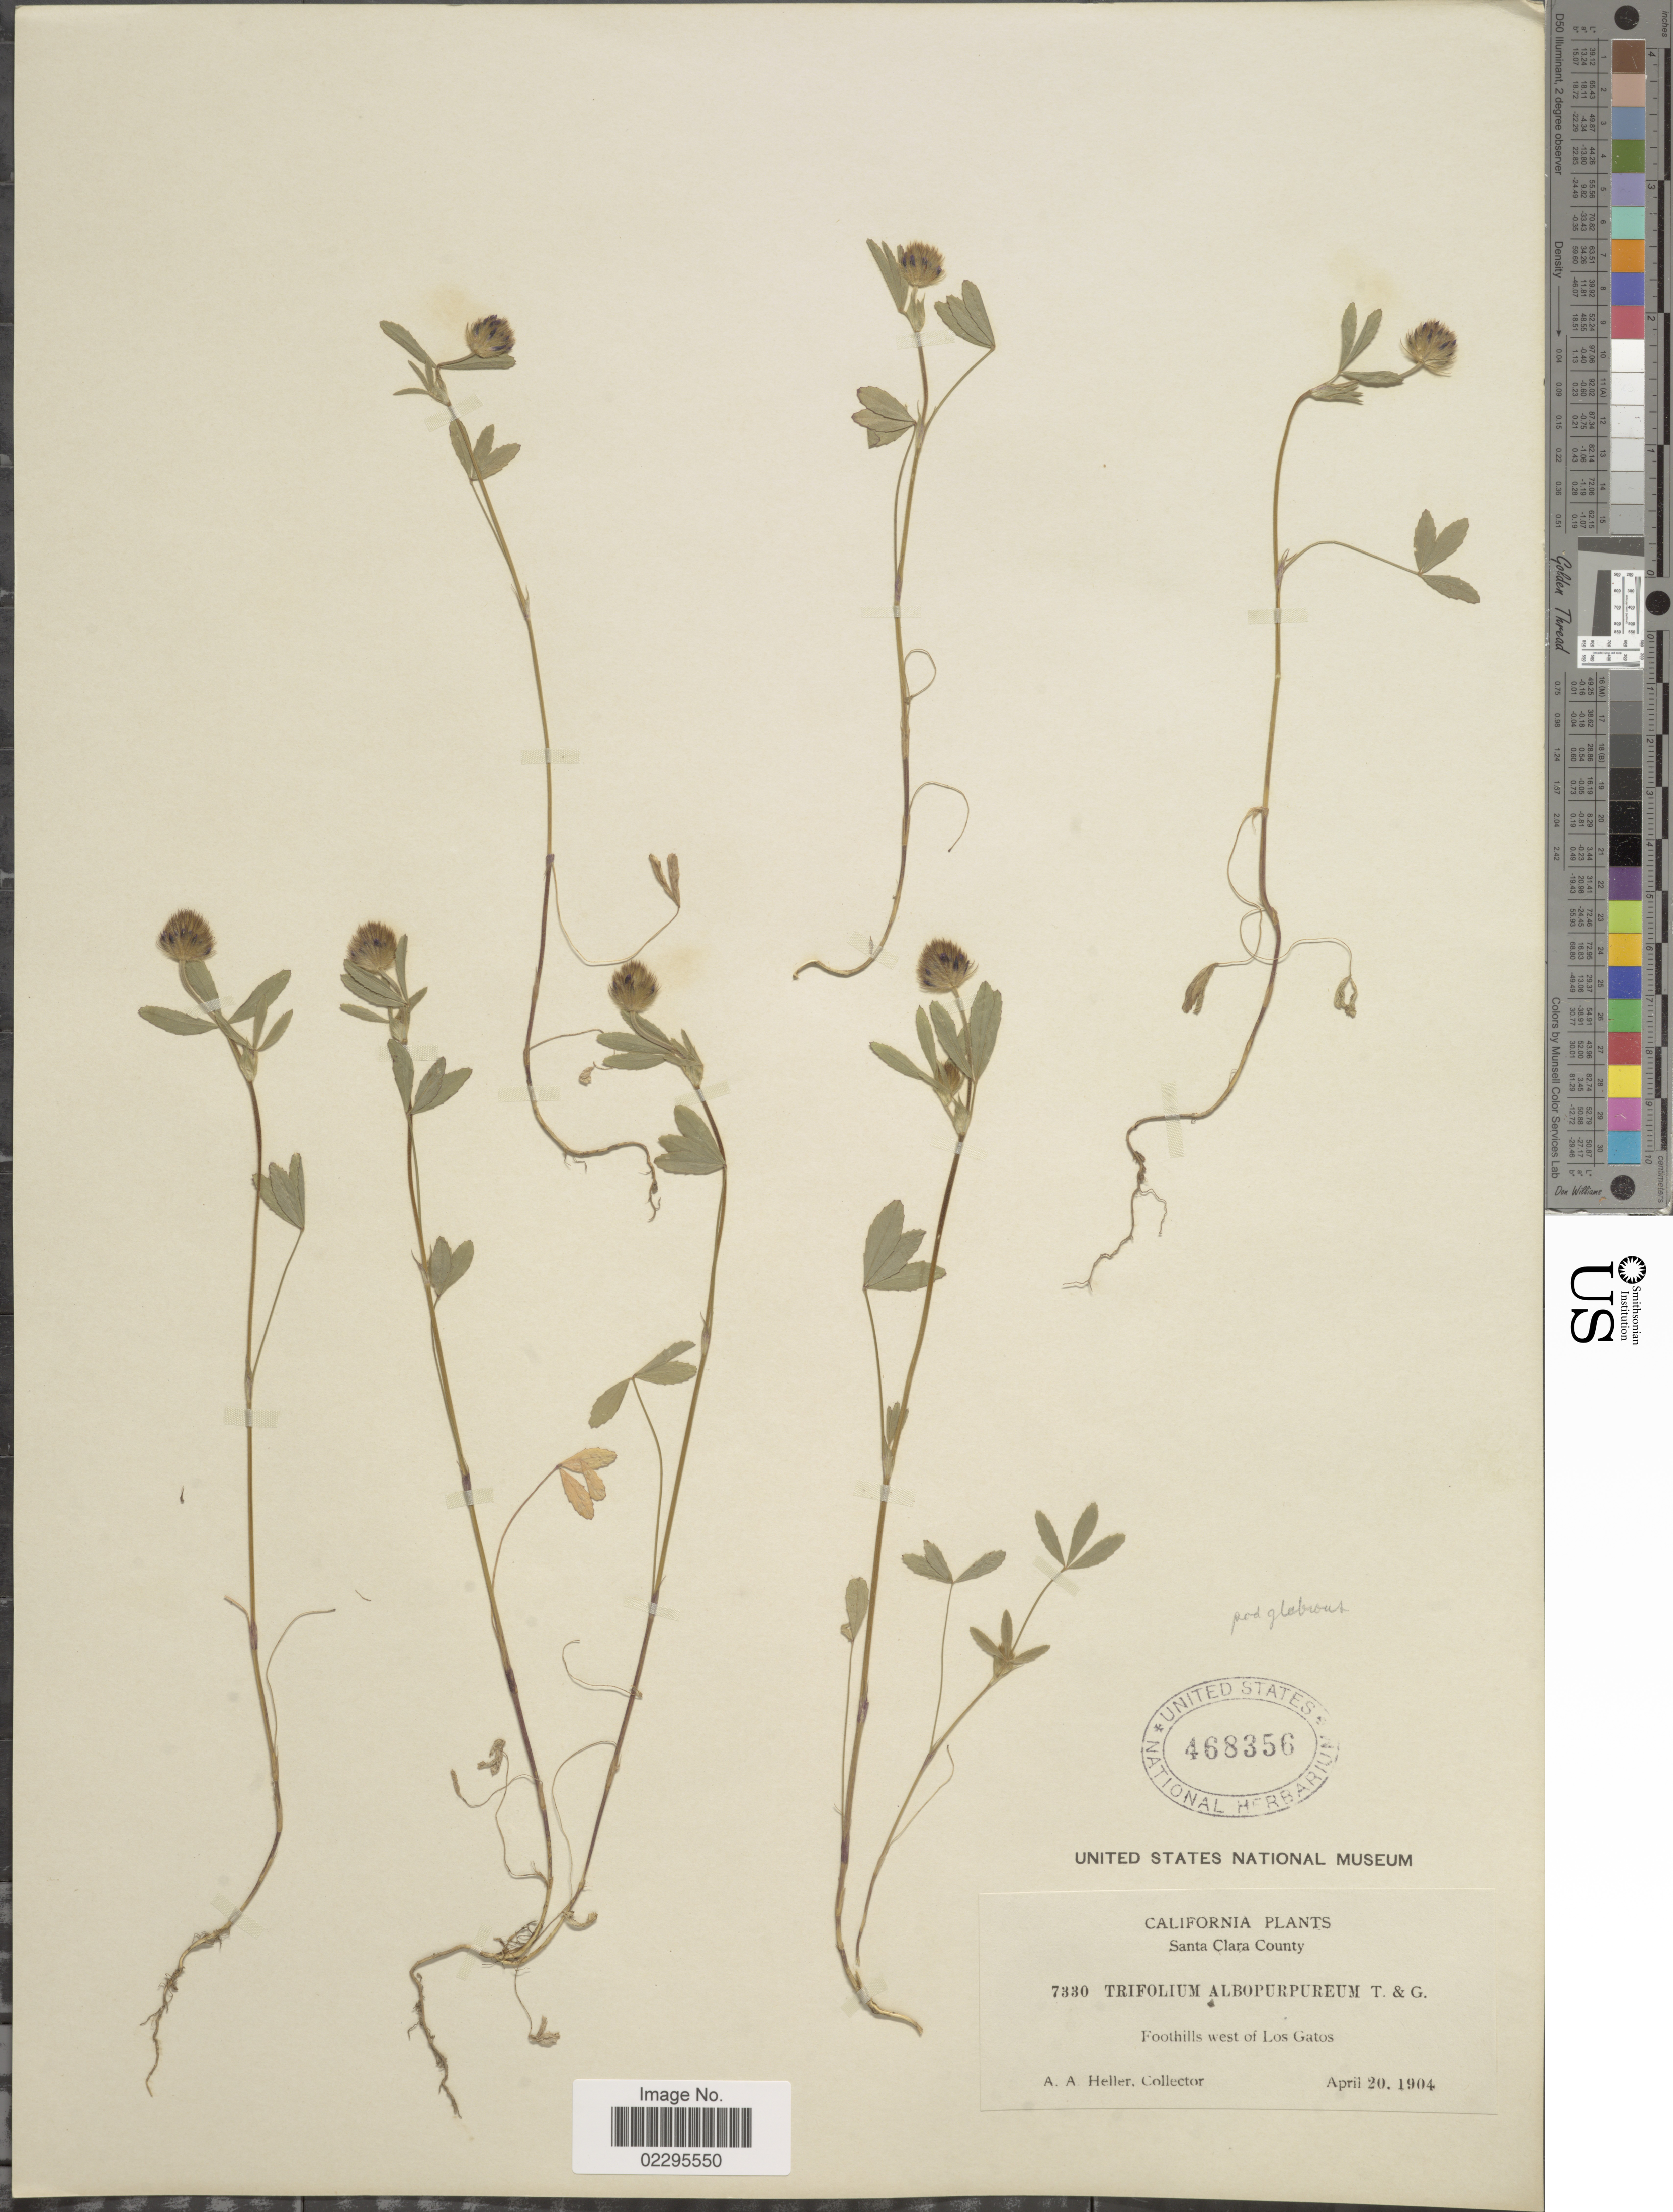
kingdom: Plantae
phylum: Tracheophyta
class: Magnoliopsida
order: Fabales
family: Fabaceae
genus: Trifolium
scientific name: Trifolium albopurpureum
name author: Torr. & A. Gray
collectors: A. A. Heller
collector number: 7330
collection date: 1904-04-20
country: United States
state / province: California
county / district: Santa Clara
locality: Santa Clara County. Foothills west of Los Gatos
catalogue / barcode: US 468356